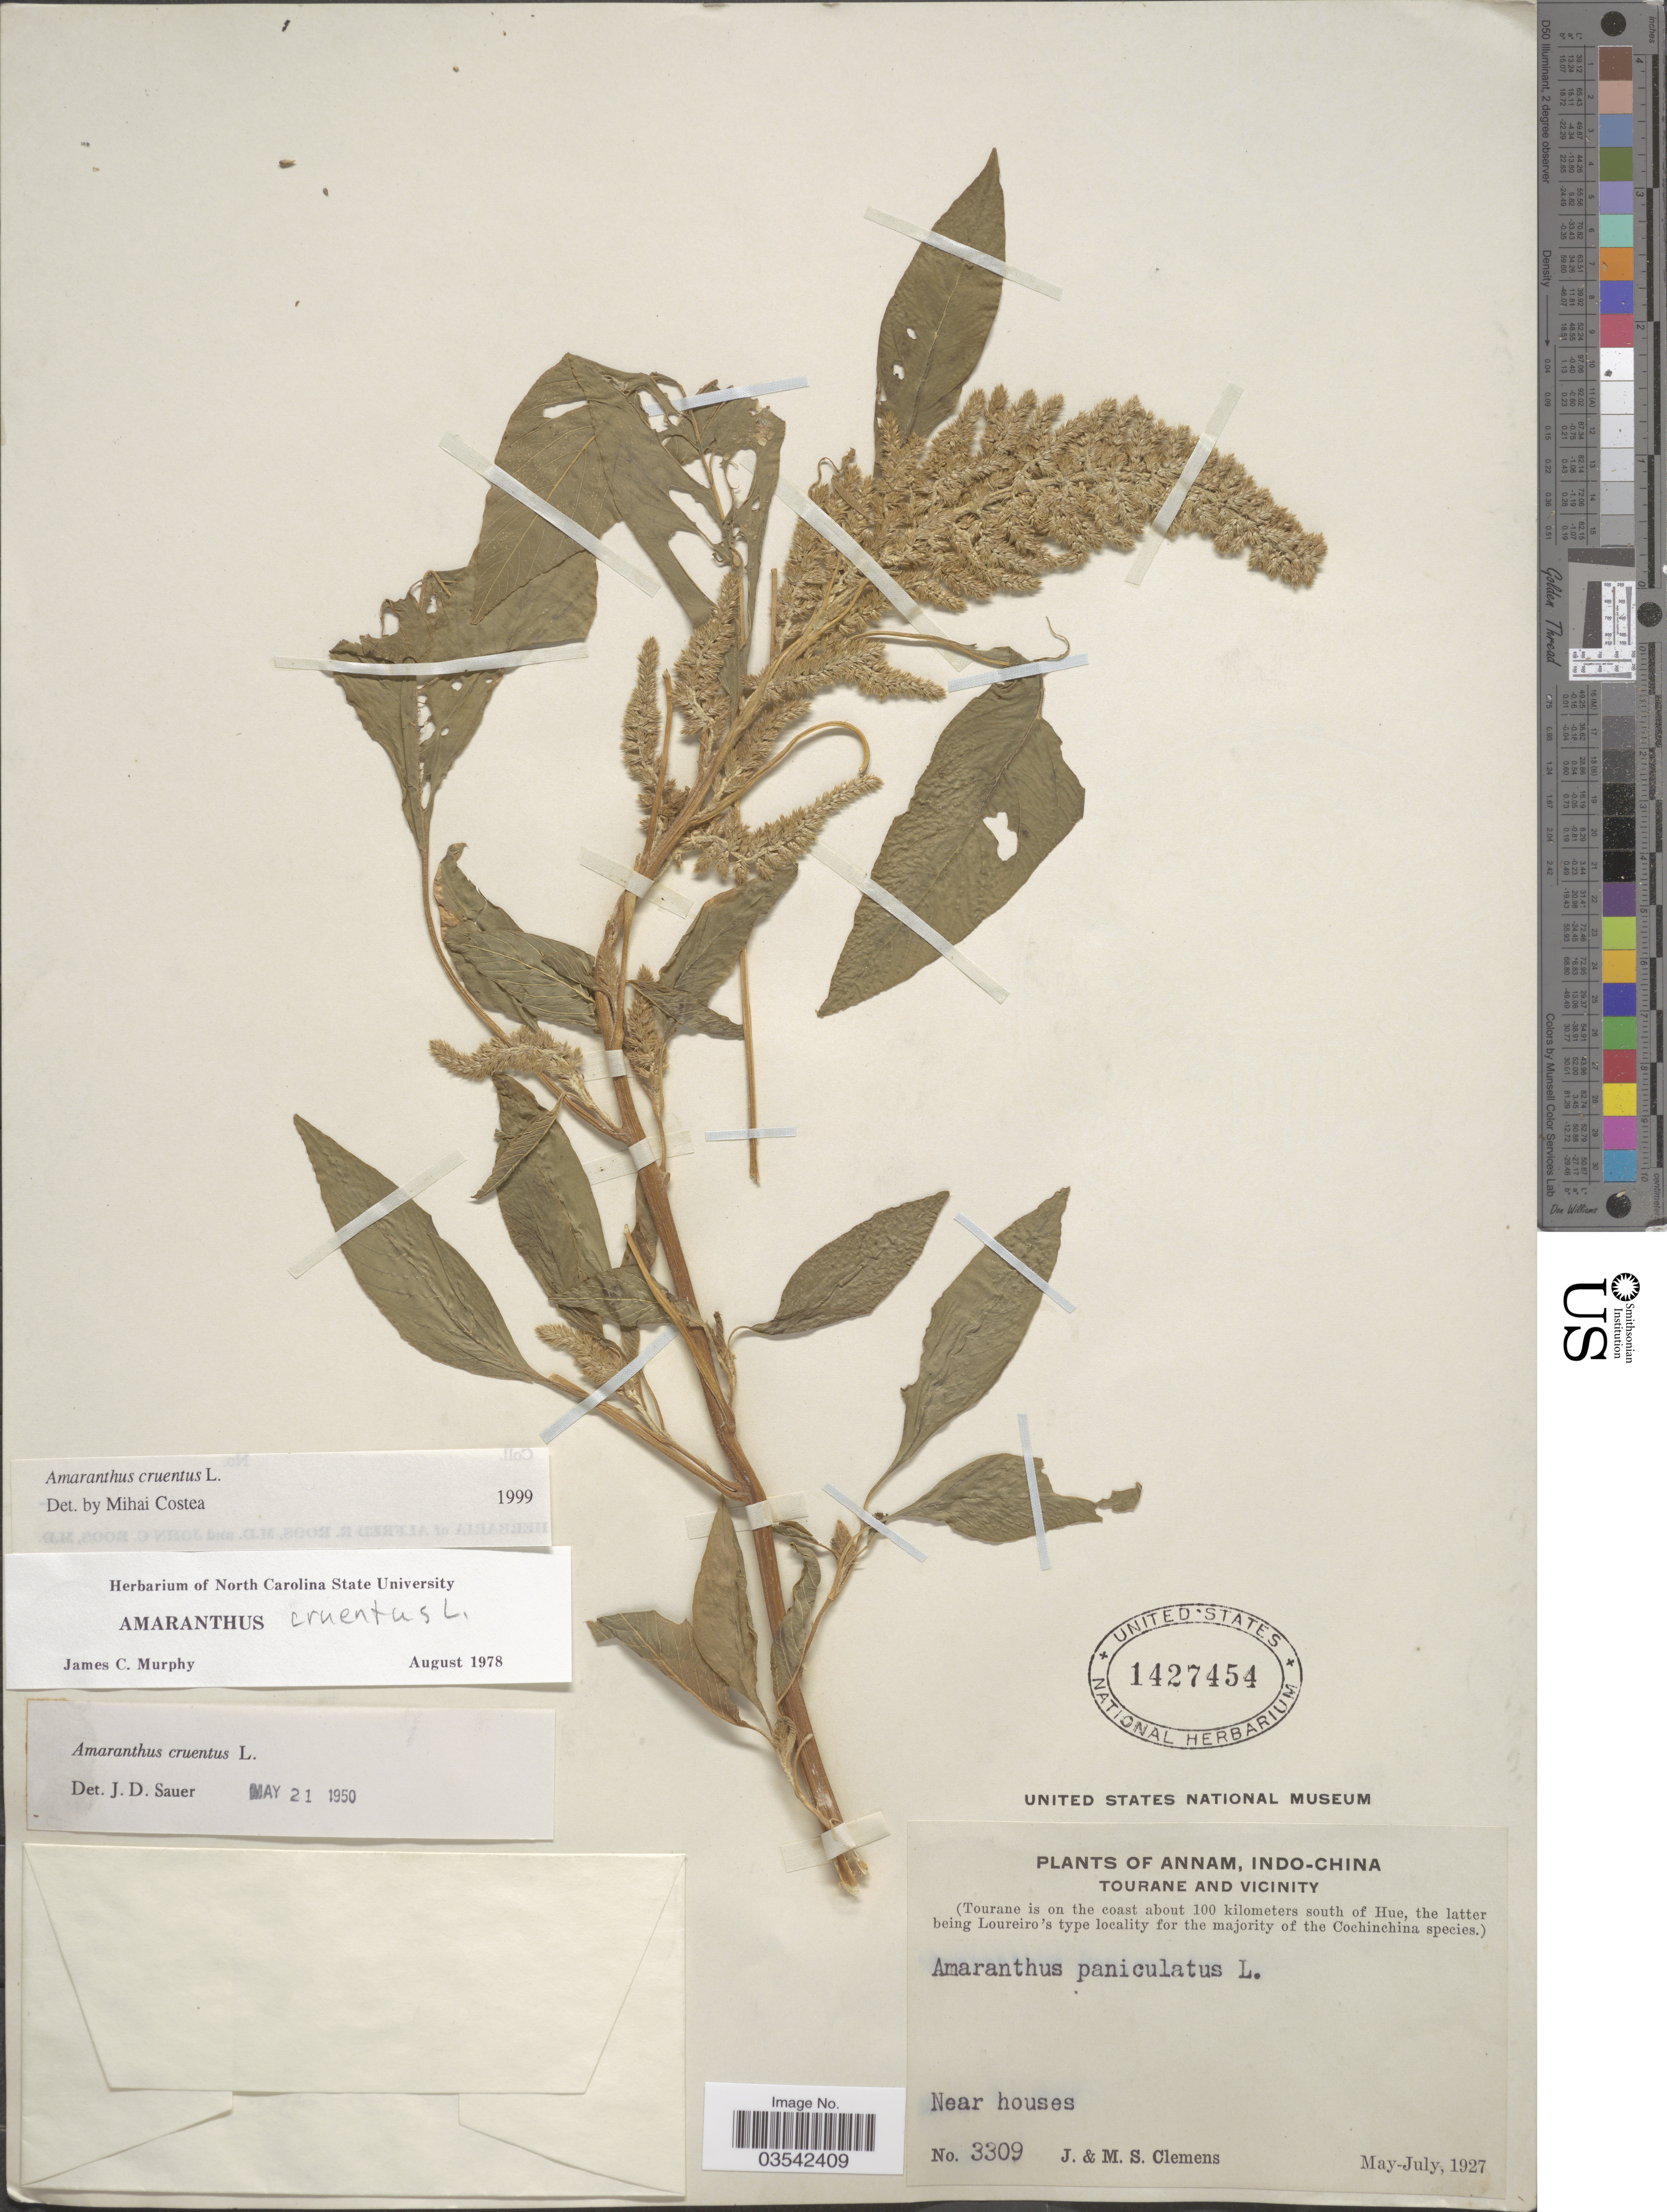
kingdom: Plantae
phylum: Tracheophyta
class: Magnoliopsida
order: Caryophyllales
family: Amaranthaceae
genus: Amaranthus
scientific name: Amaranthus cruentus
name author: L.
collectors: J. Clemens & M. S. Clemens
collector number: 3309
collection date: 1927-05/1927-07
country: Vietnam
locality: Annam, Indo-China. Tourane and vicinity. (Tourane is on the coast about 100 kilometers south of Hue). Near houses.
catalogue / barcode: US 1427454